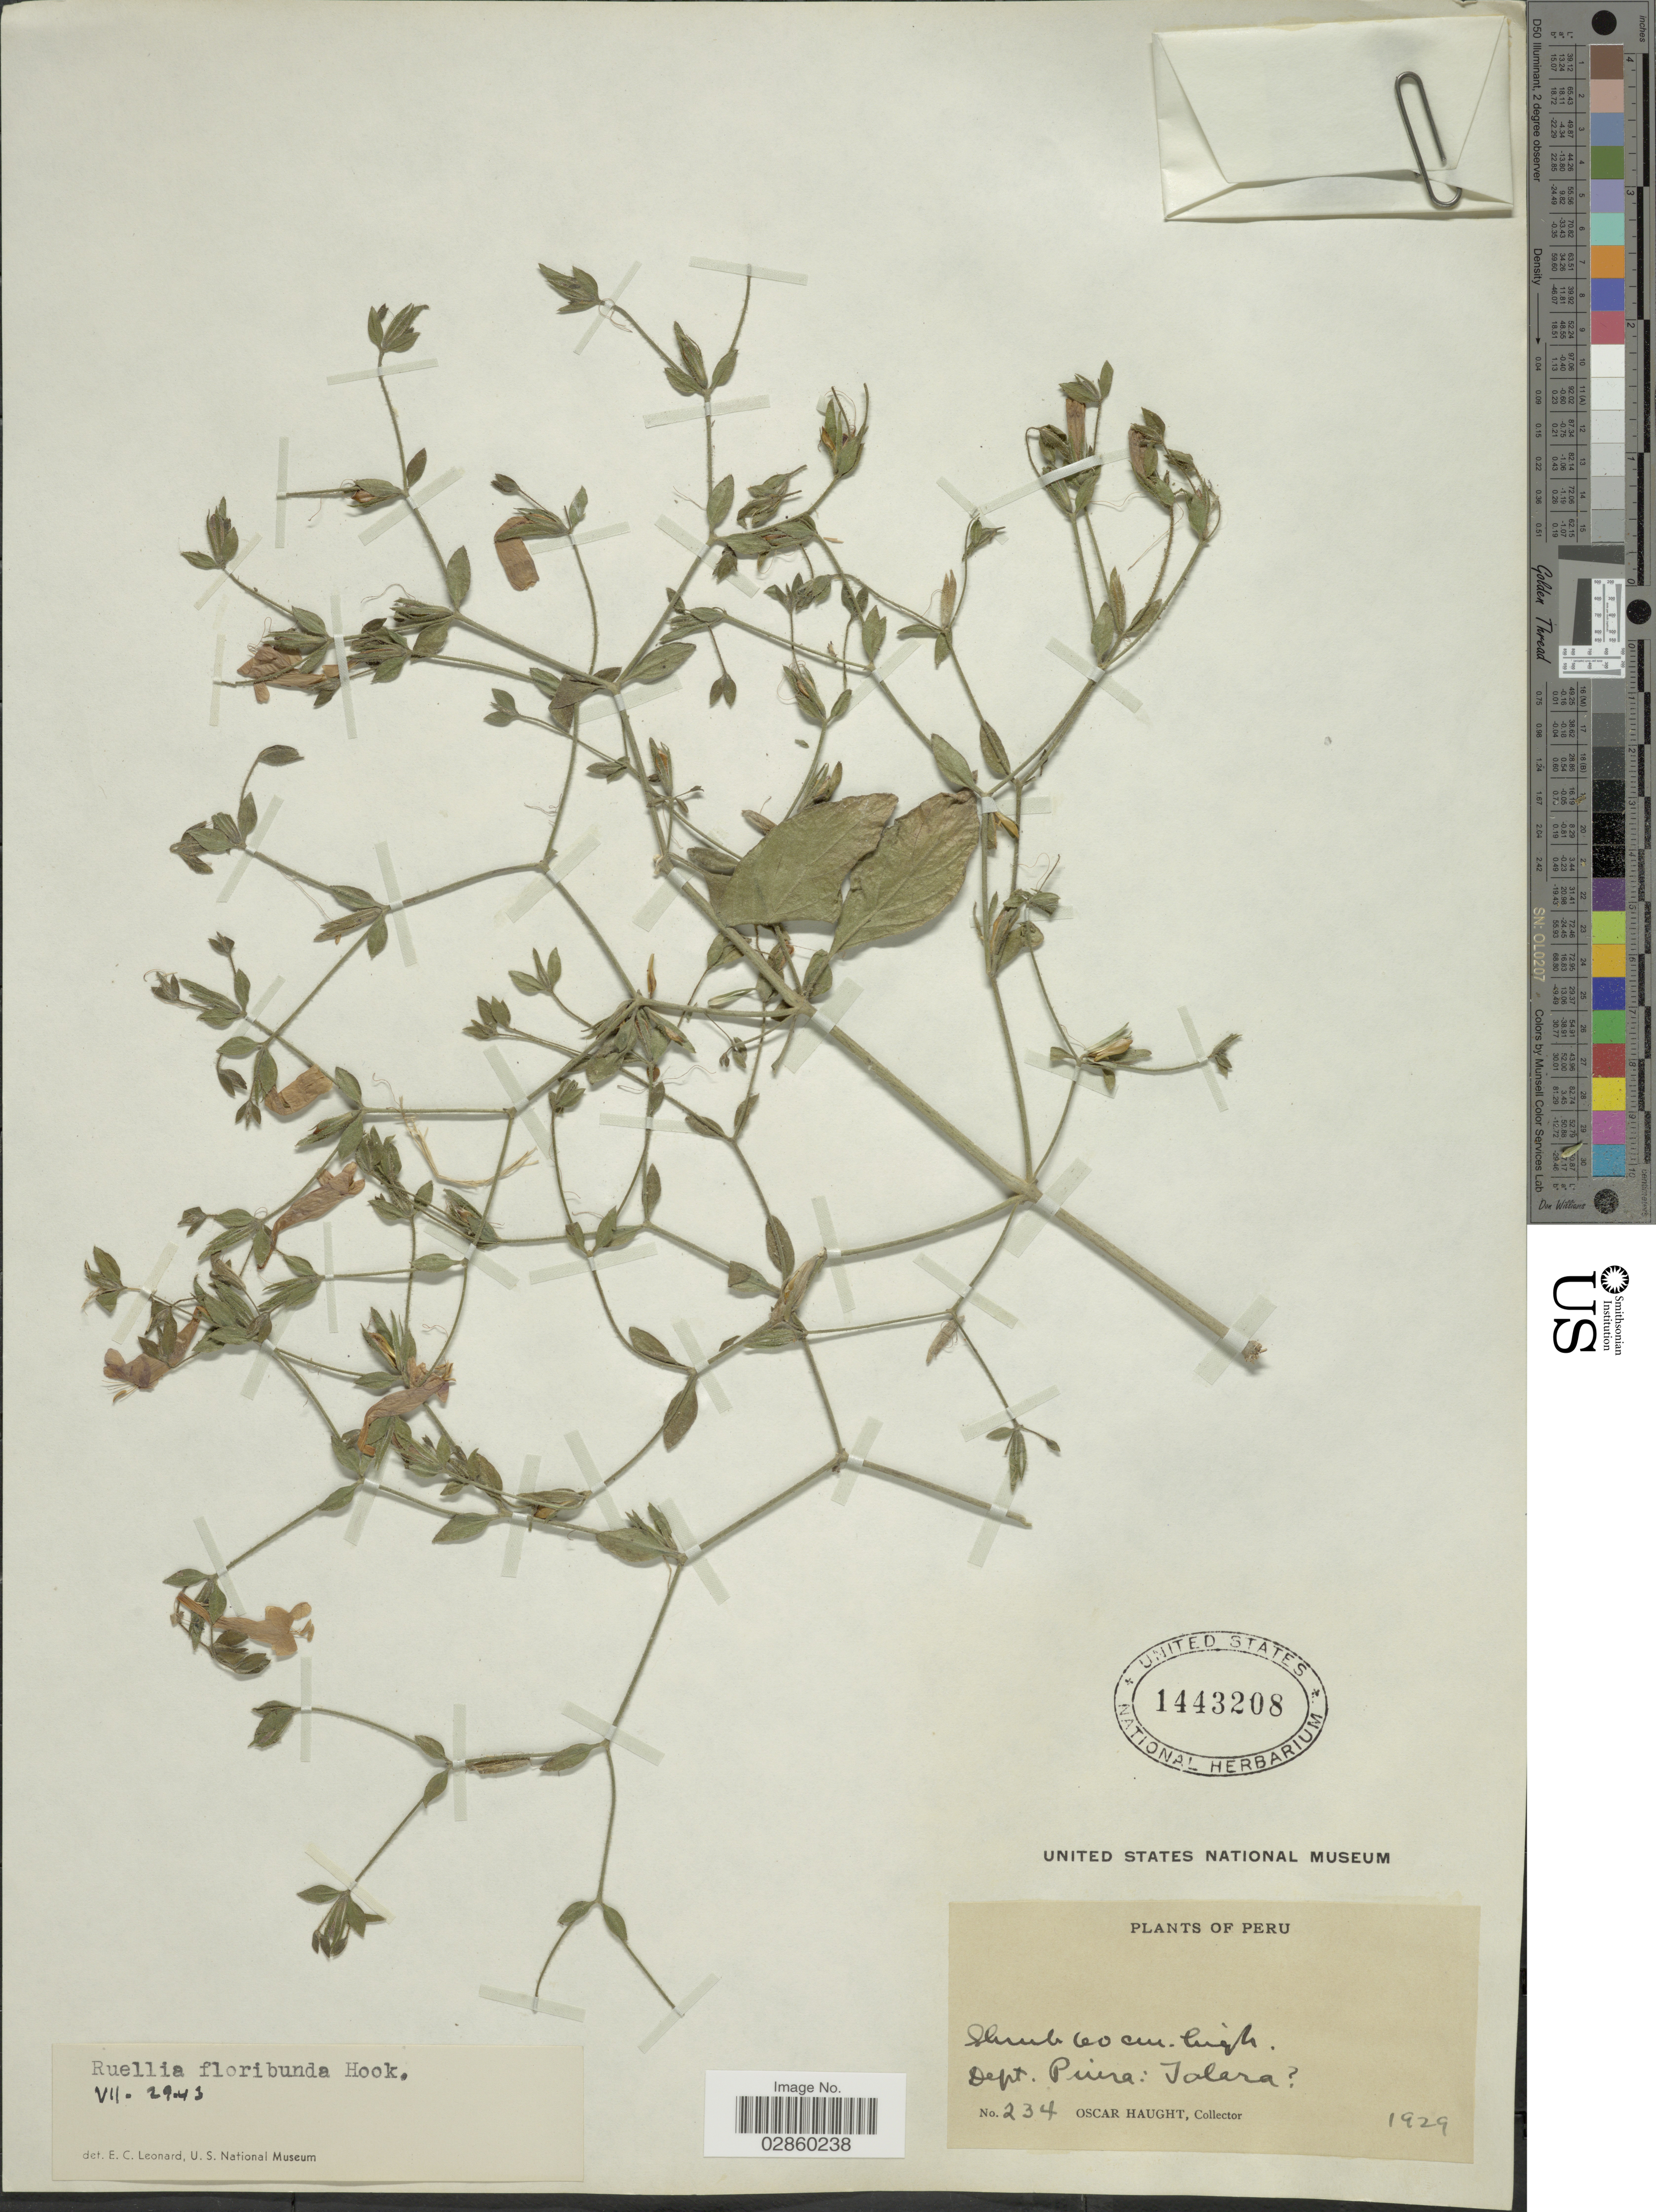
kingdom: Plantae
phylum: Tracheophyta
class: Magnoliopsida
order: Lamiales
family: Acanthaceae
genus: Ruellia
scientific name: Ruellia floribunda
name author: Hook.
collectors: O. Haught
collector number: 234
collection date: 1929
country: Peru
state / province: Piura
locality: Dept. Piura, Talara.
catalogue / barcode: US 1443208